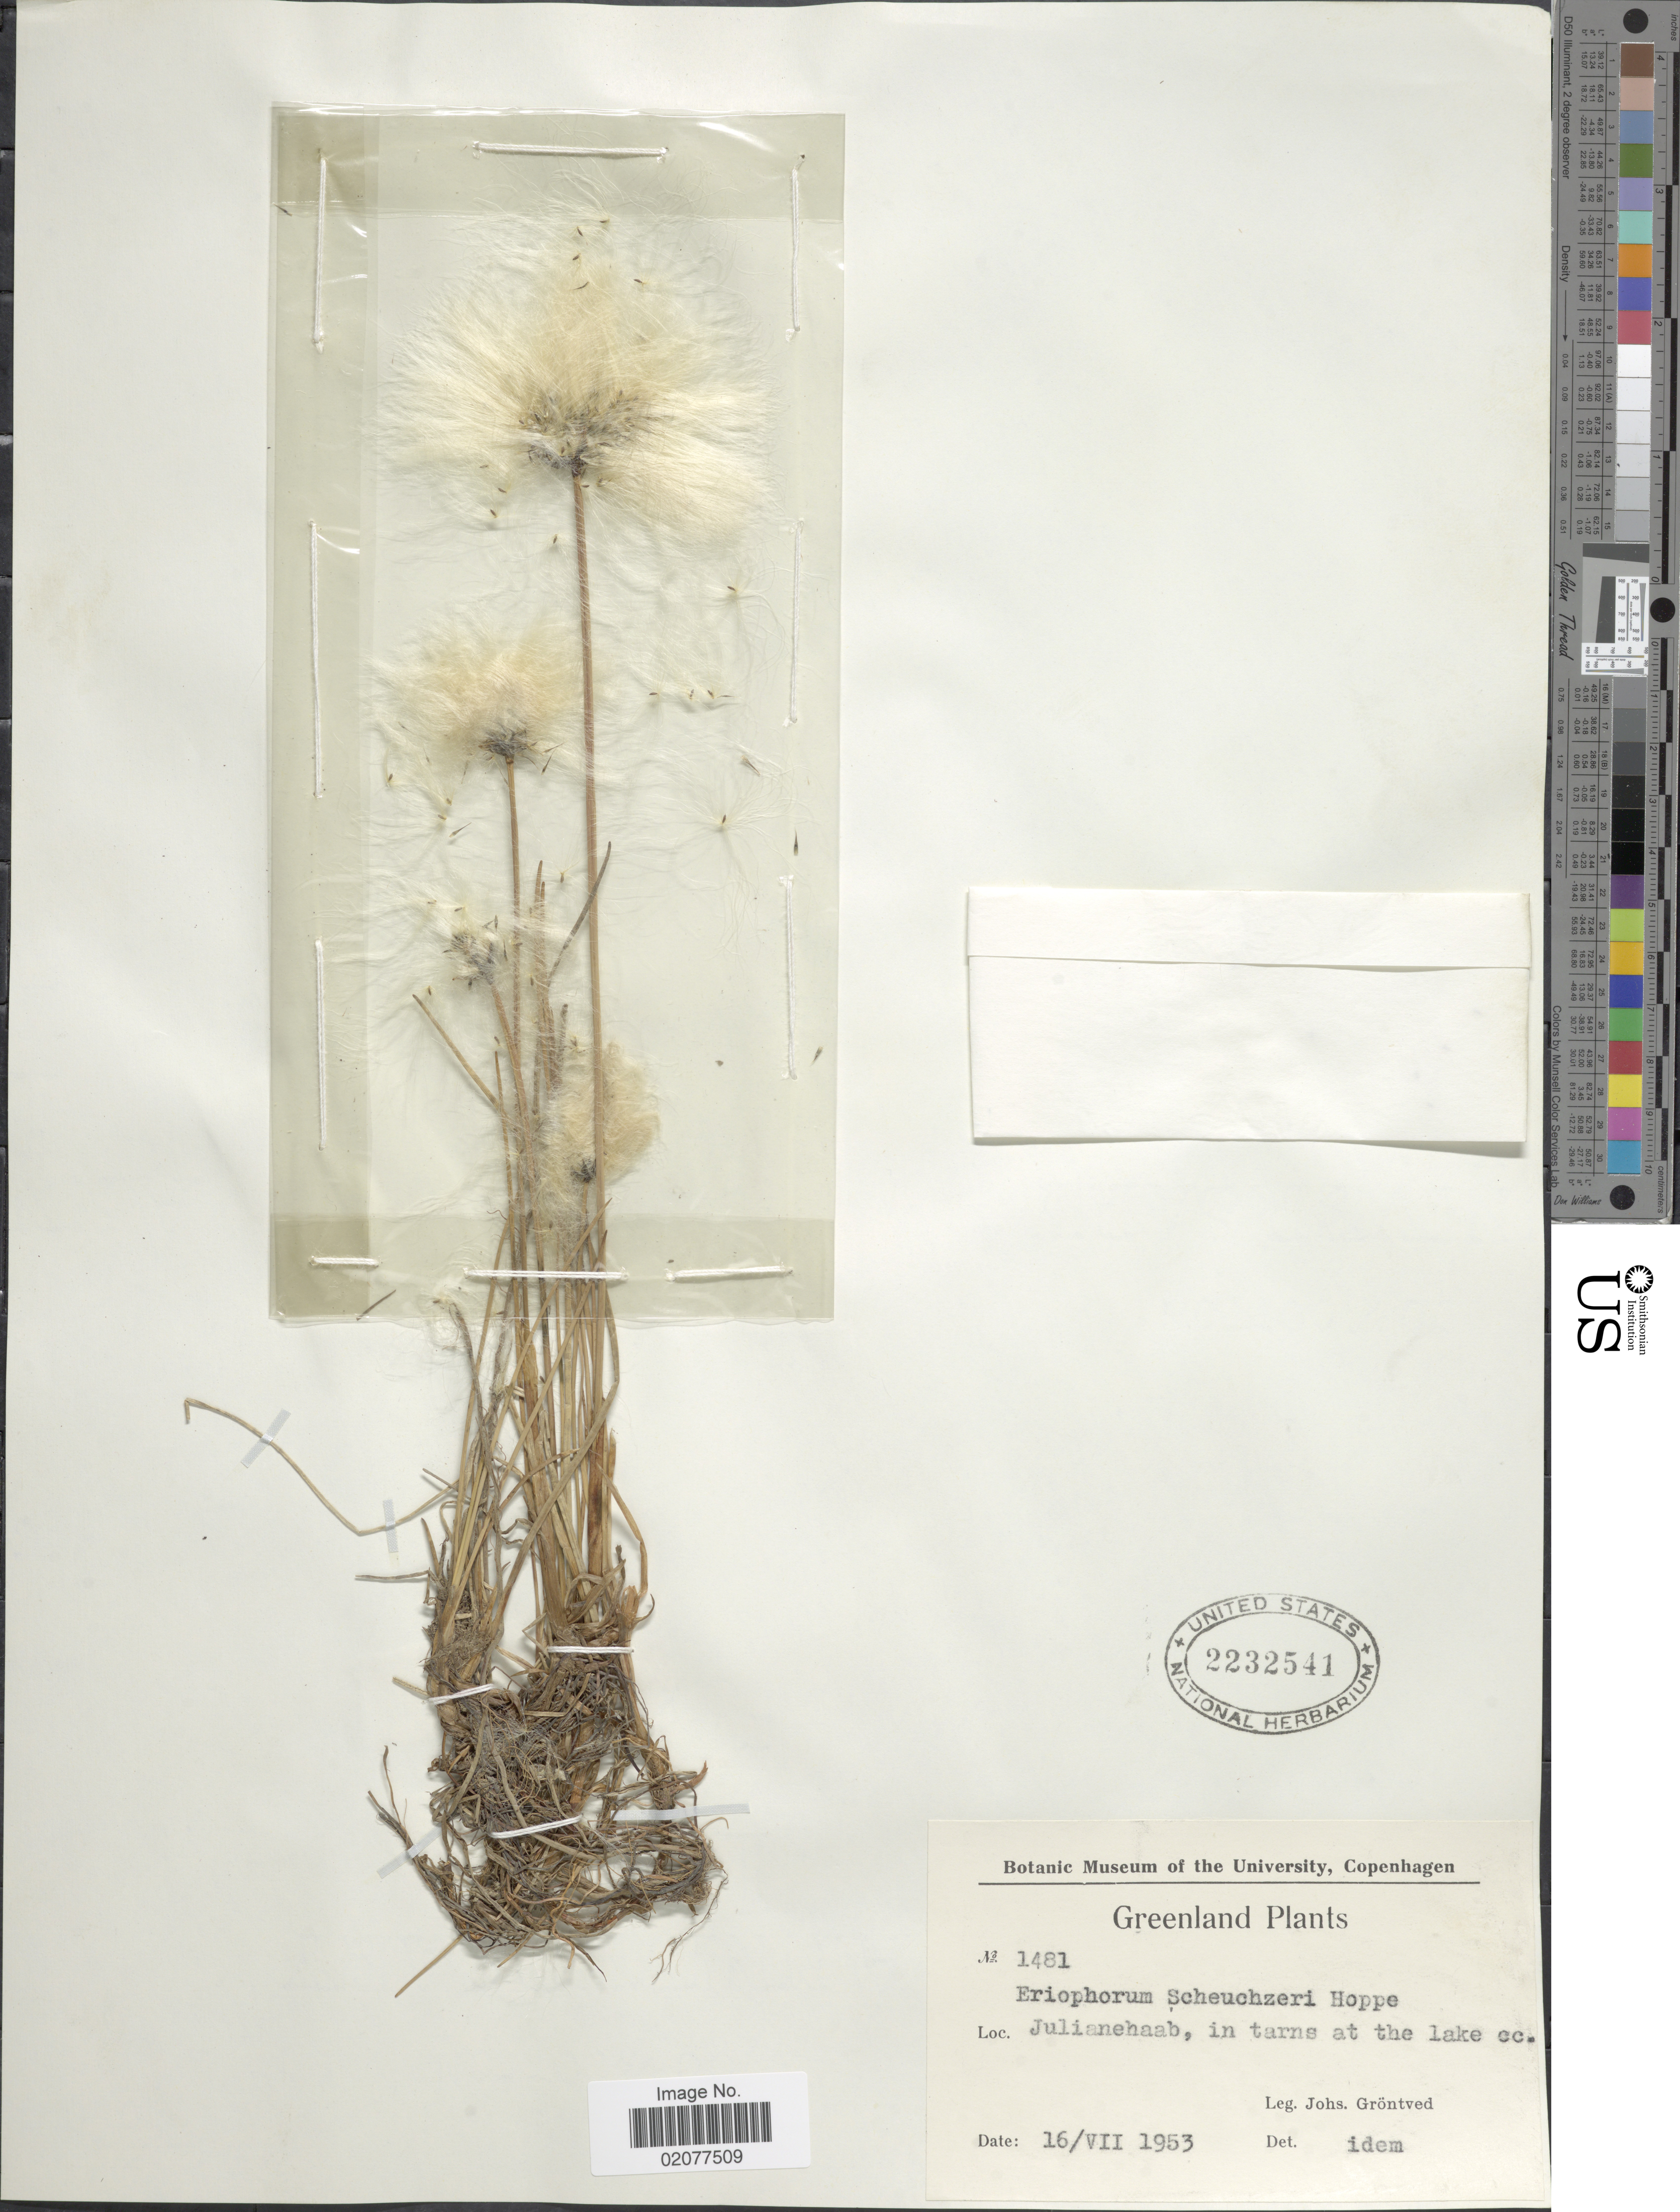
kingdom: Plantae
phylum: Tracheophyta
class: Liliopsida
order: Poales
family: Cyperaceae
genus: Eriophorum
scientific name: Eriophorum scheuchzeri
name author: Hoppe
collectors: J. Gröntved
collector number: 1481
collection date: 1953-07-16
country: Greenland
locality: Greenland. Julianehaab, in tarns at the lake cc.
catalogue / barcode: US 2232541